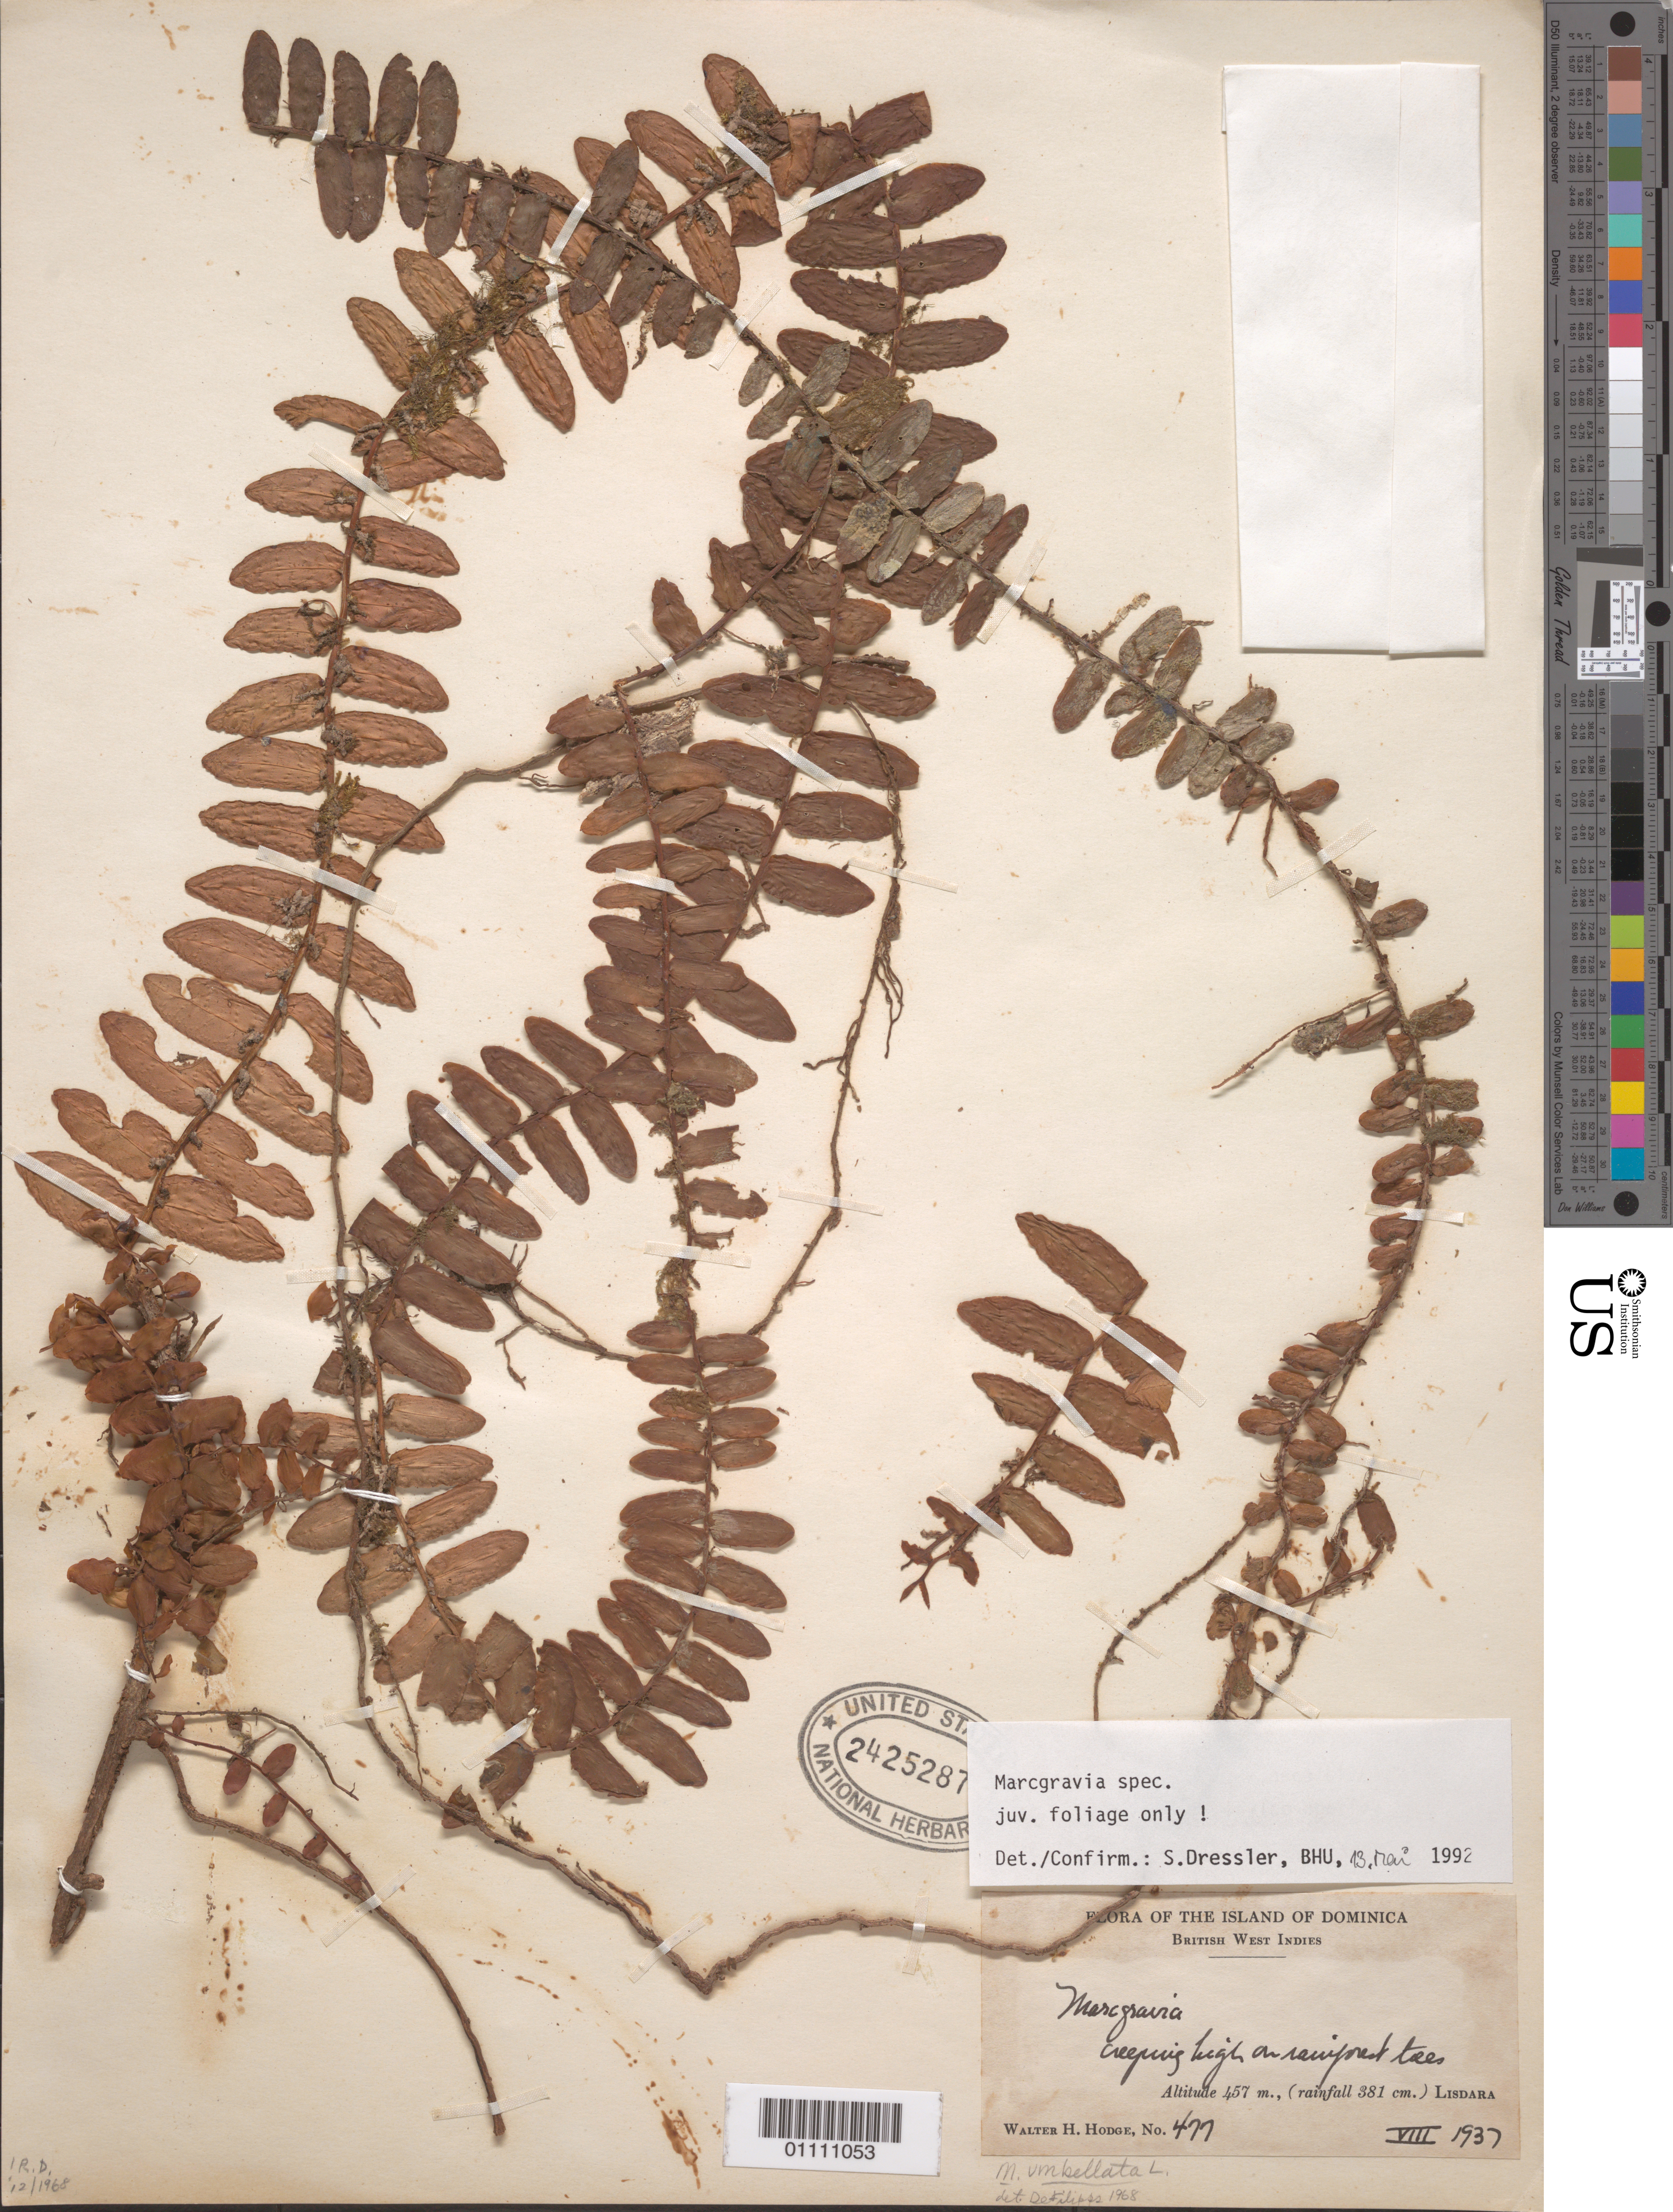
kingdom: Plantae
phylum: Tracheophyta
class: Magnoliopsida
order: Ericales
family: Marcgraviaceae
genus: Marcgravia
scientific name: Marcgravia sp.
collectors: W. Hodge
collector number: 477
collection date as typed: Oct 1937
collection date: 1937-10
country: Dominica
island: Dominica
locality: Lisdara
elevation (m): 457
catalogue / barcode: US 2425287